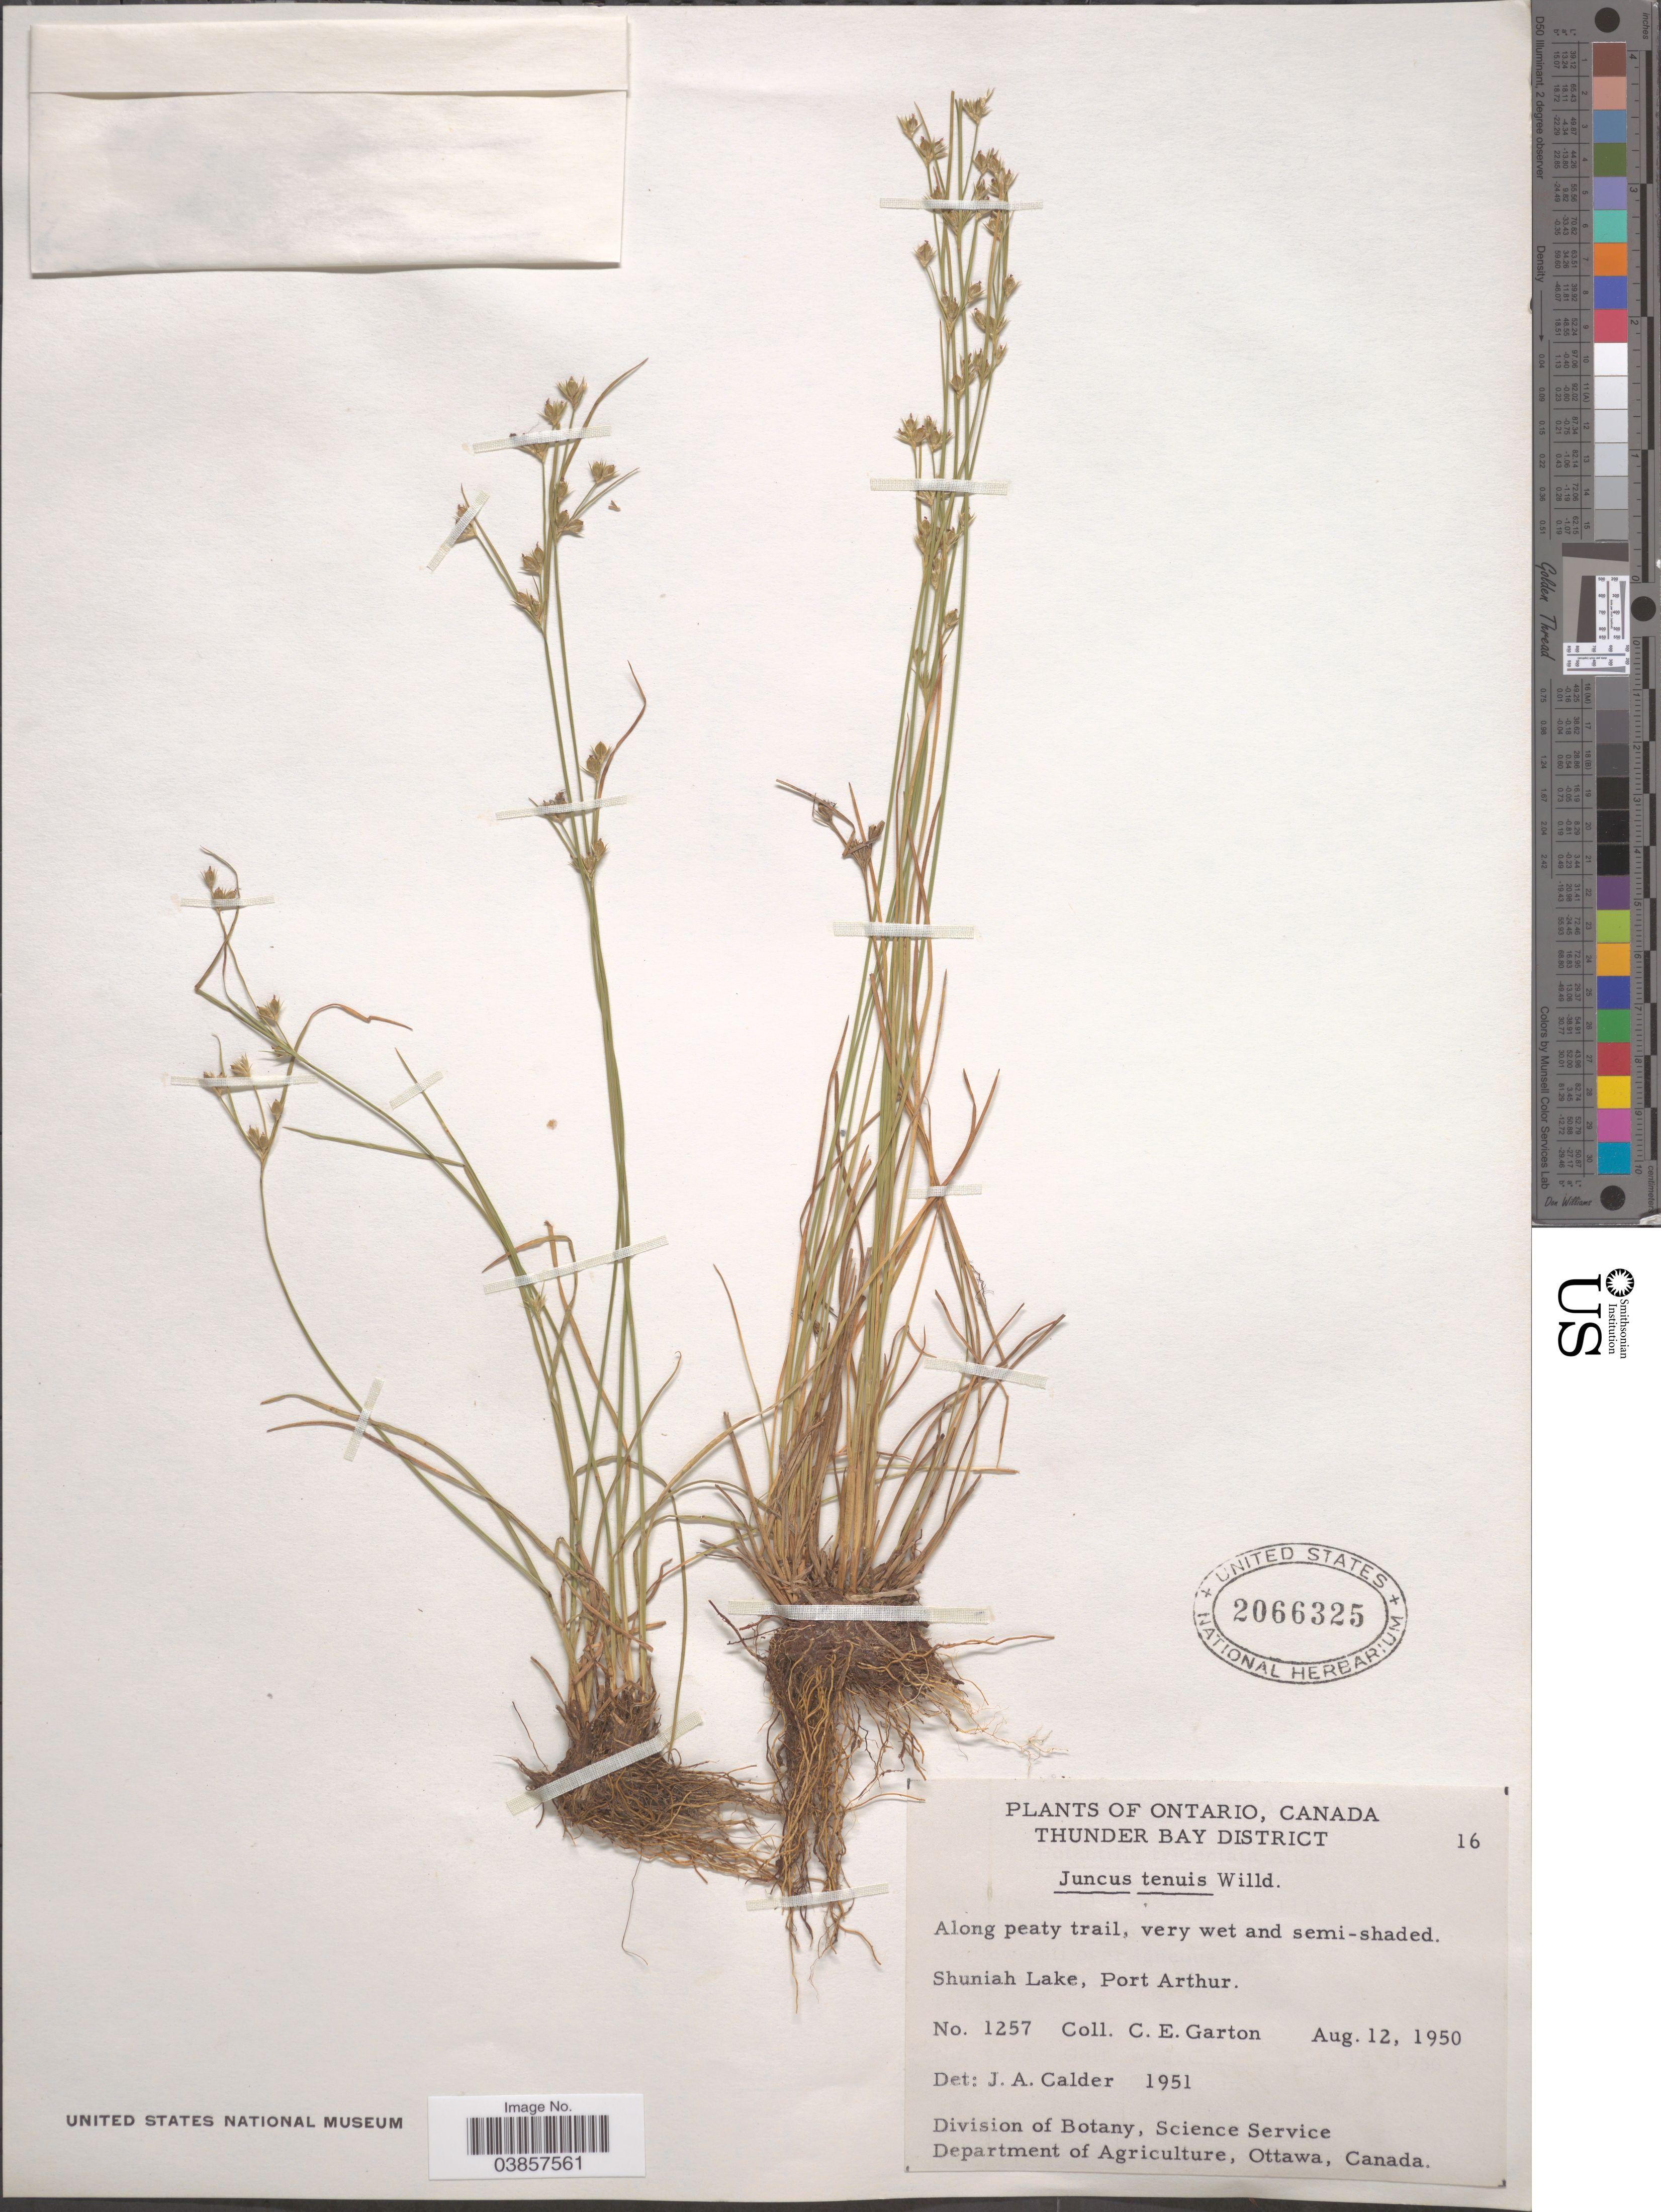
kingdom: Plantae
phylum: Tracheophyta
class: Liliopsida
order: Poales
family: Juncaceae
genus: Juncus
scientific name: Juncus tenuis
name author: Willd.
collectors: C. E. Garton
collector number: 1257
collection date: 1950-08-12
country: Canada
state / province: Ontario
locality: Thunder Bay District. Shuniah Lake, Port Arthur.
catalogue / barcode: US 2066325